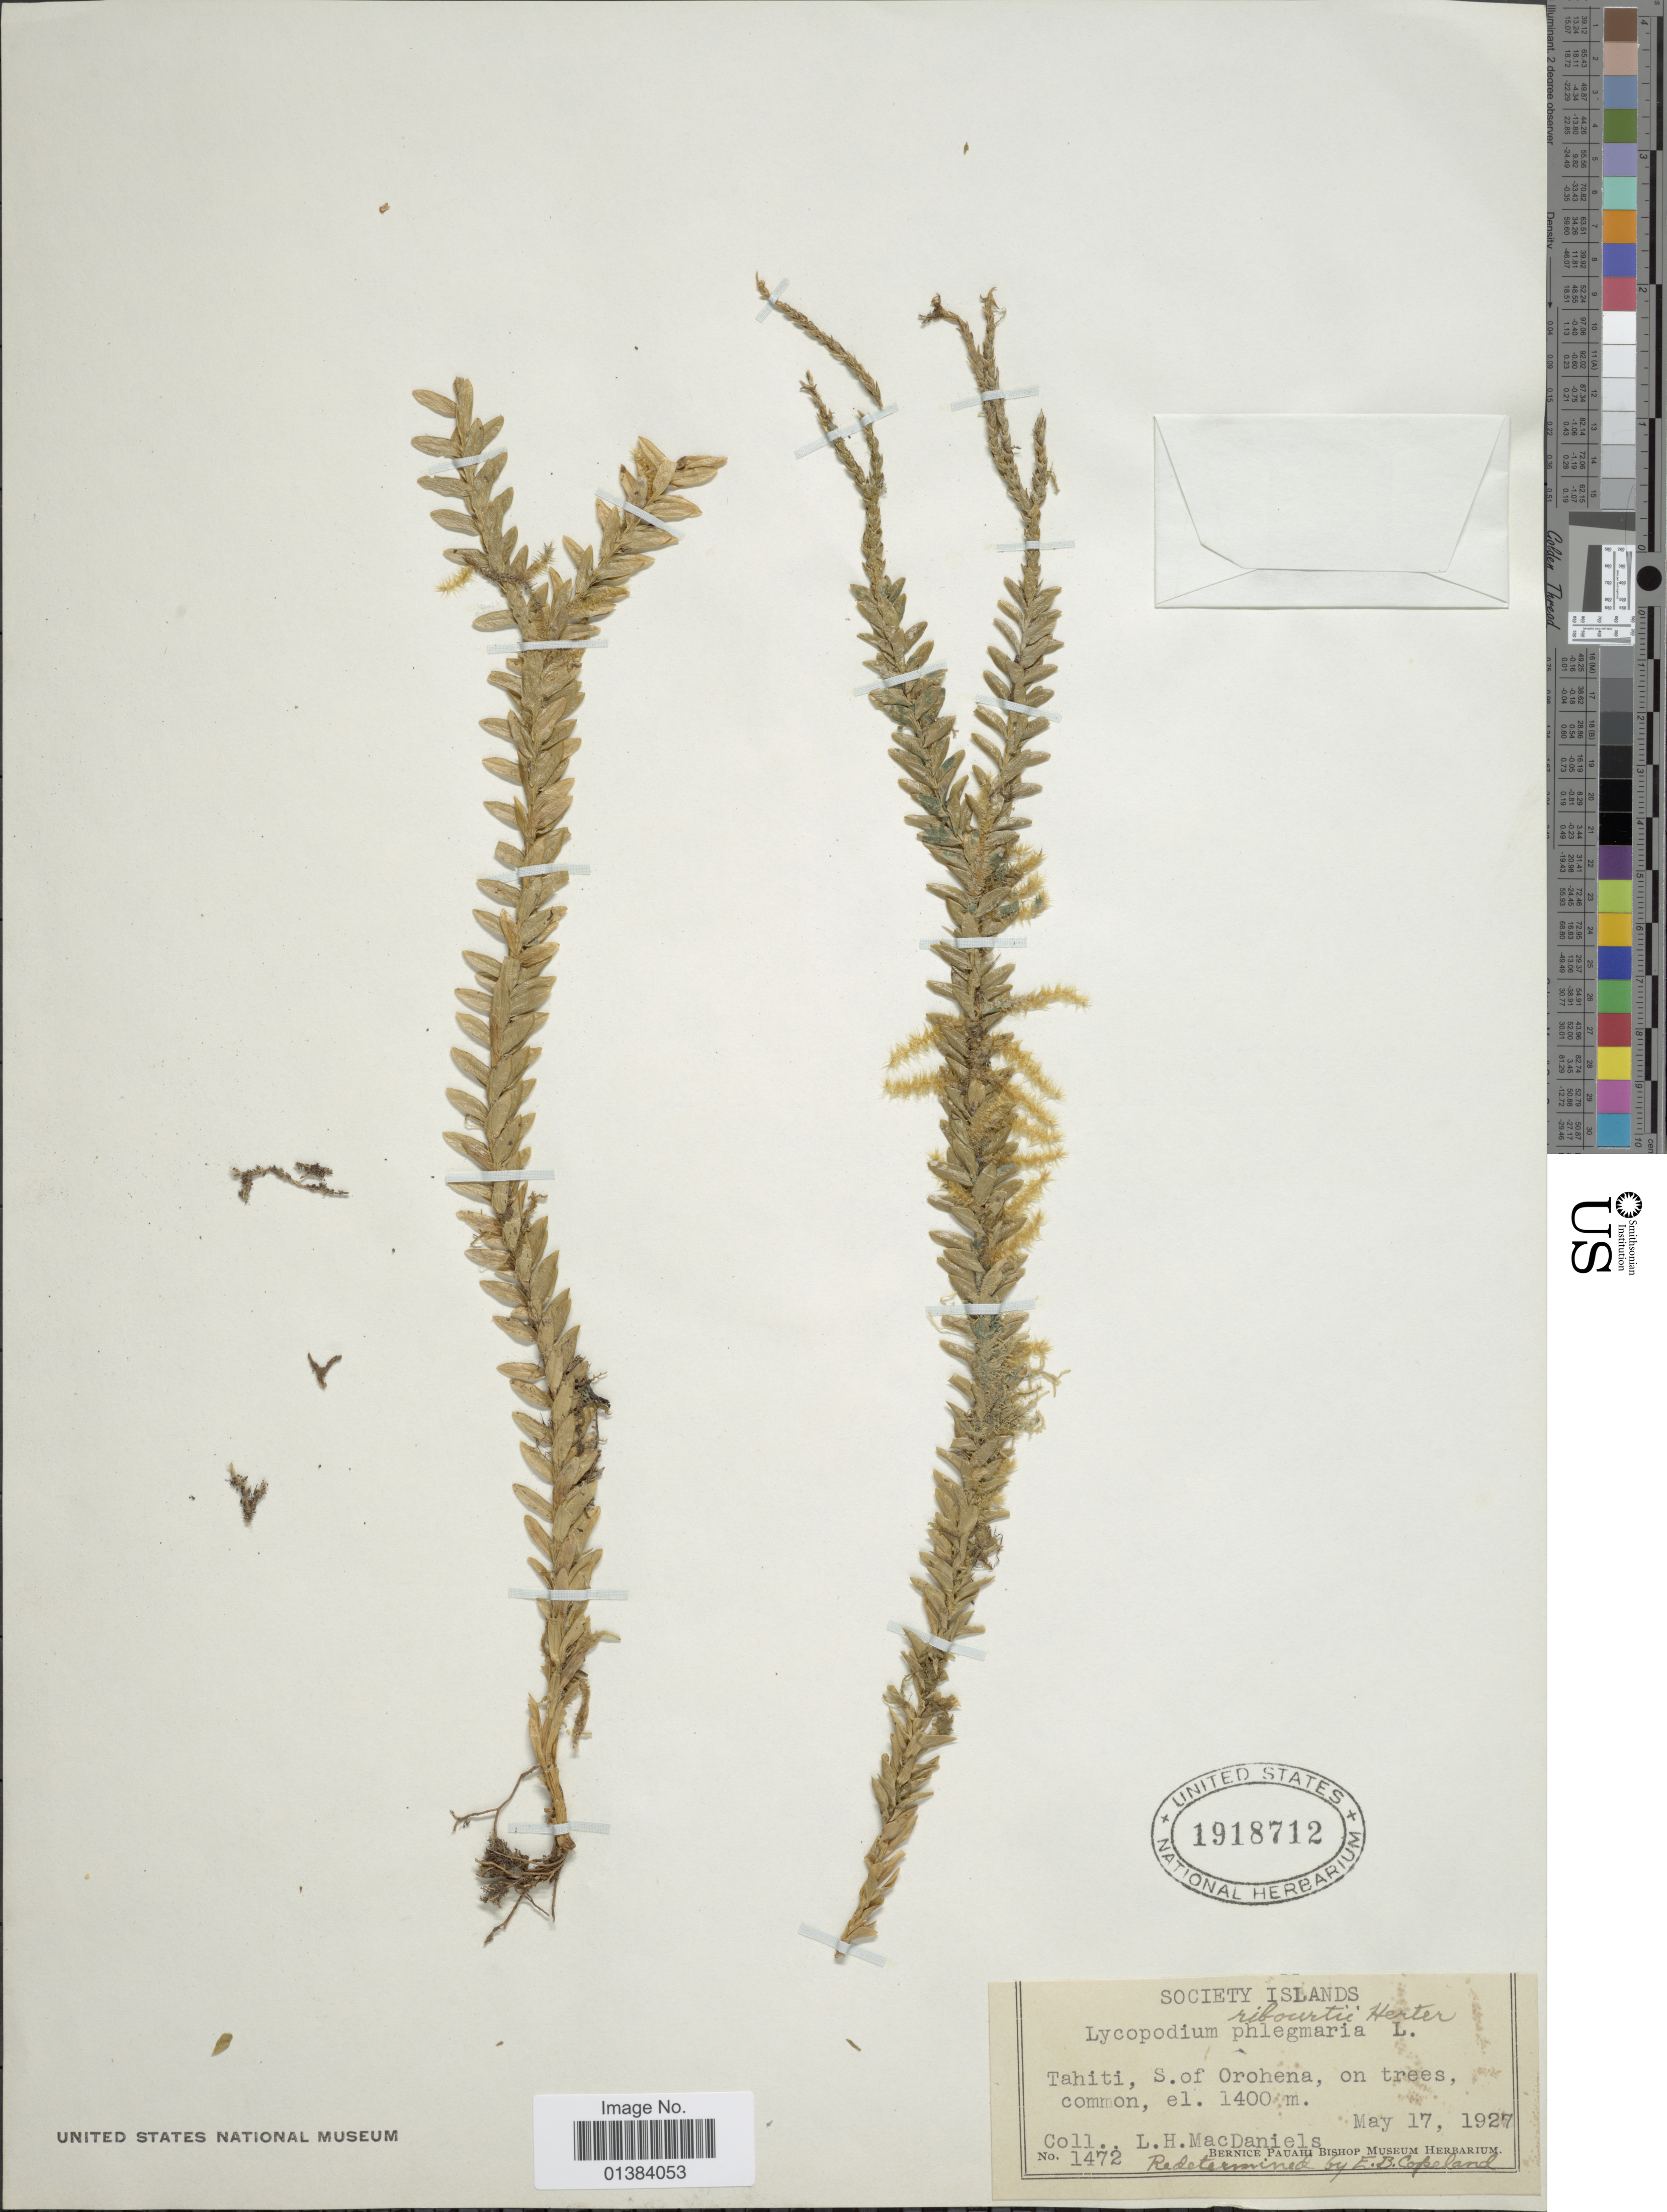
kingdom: Plantae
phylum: Tracheophyta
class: Lycopodiopsida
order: Lycopodiales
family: Lycopodiaceae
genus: Phlegmariurus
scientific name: Phlegmariurus ribourtii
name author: (Herter) A. R. Field & Bostock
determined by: Field, A. R.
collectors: L. H. MacDaniels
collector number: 1472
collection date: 1927-05-17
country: French Polynesia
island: Tahiti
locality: Society Islands. Tahiti, S. of Orohena.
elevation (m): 1400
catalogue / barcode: US 1918712